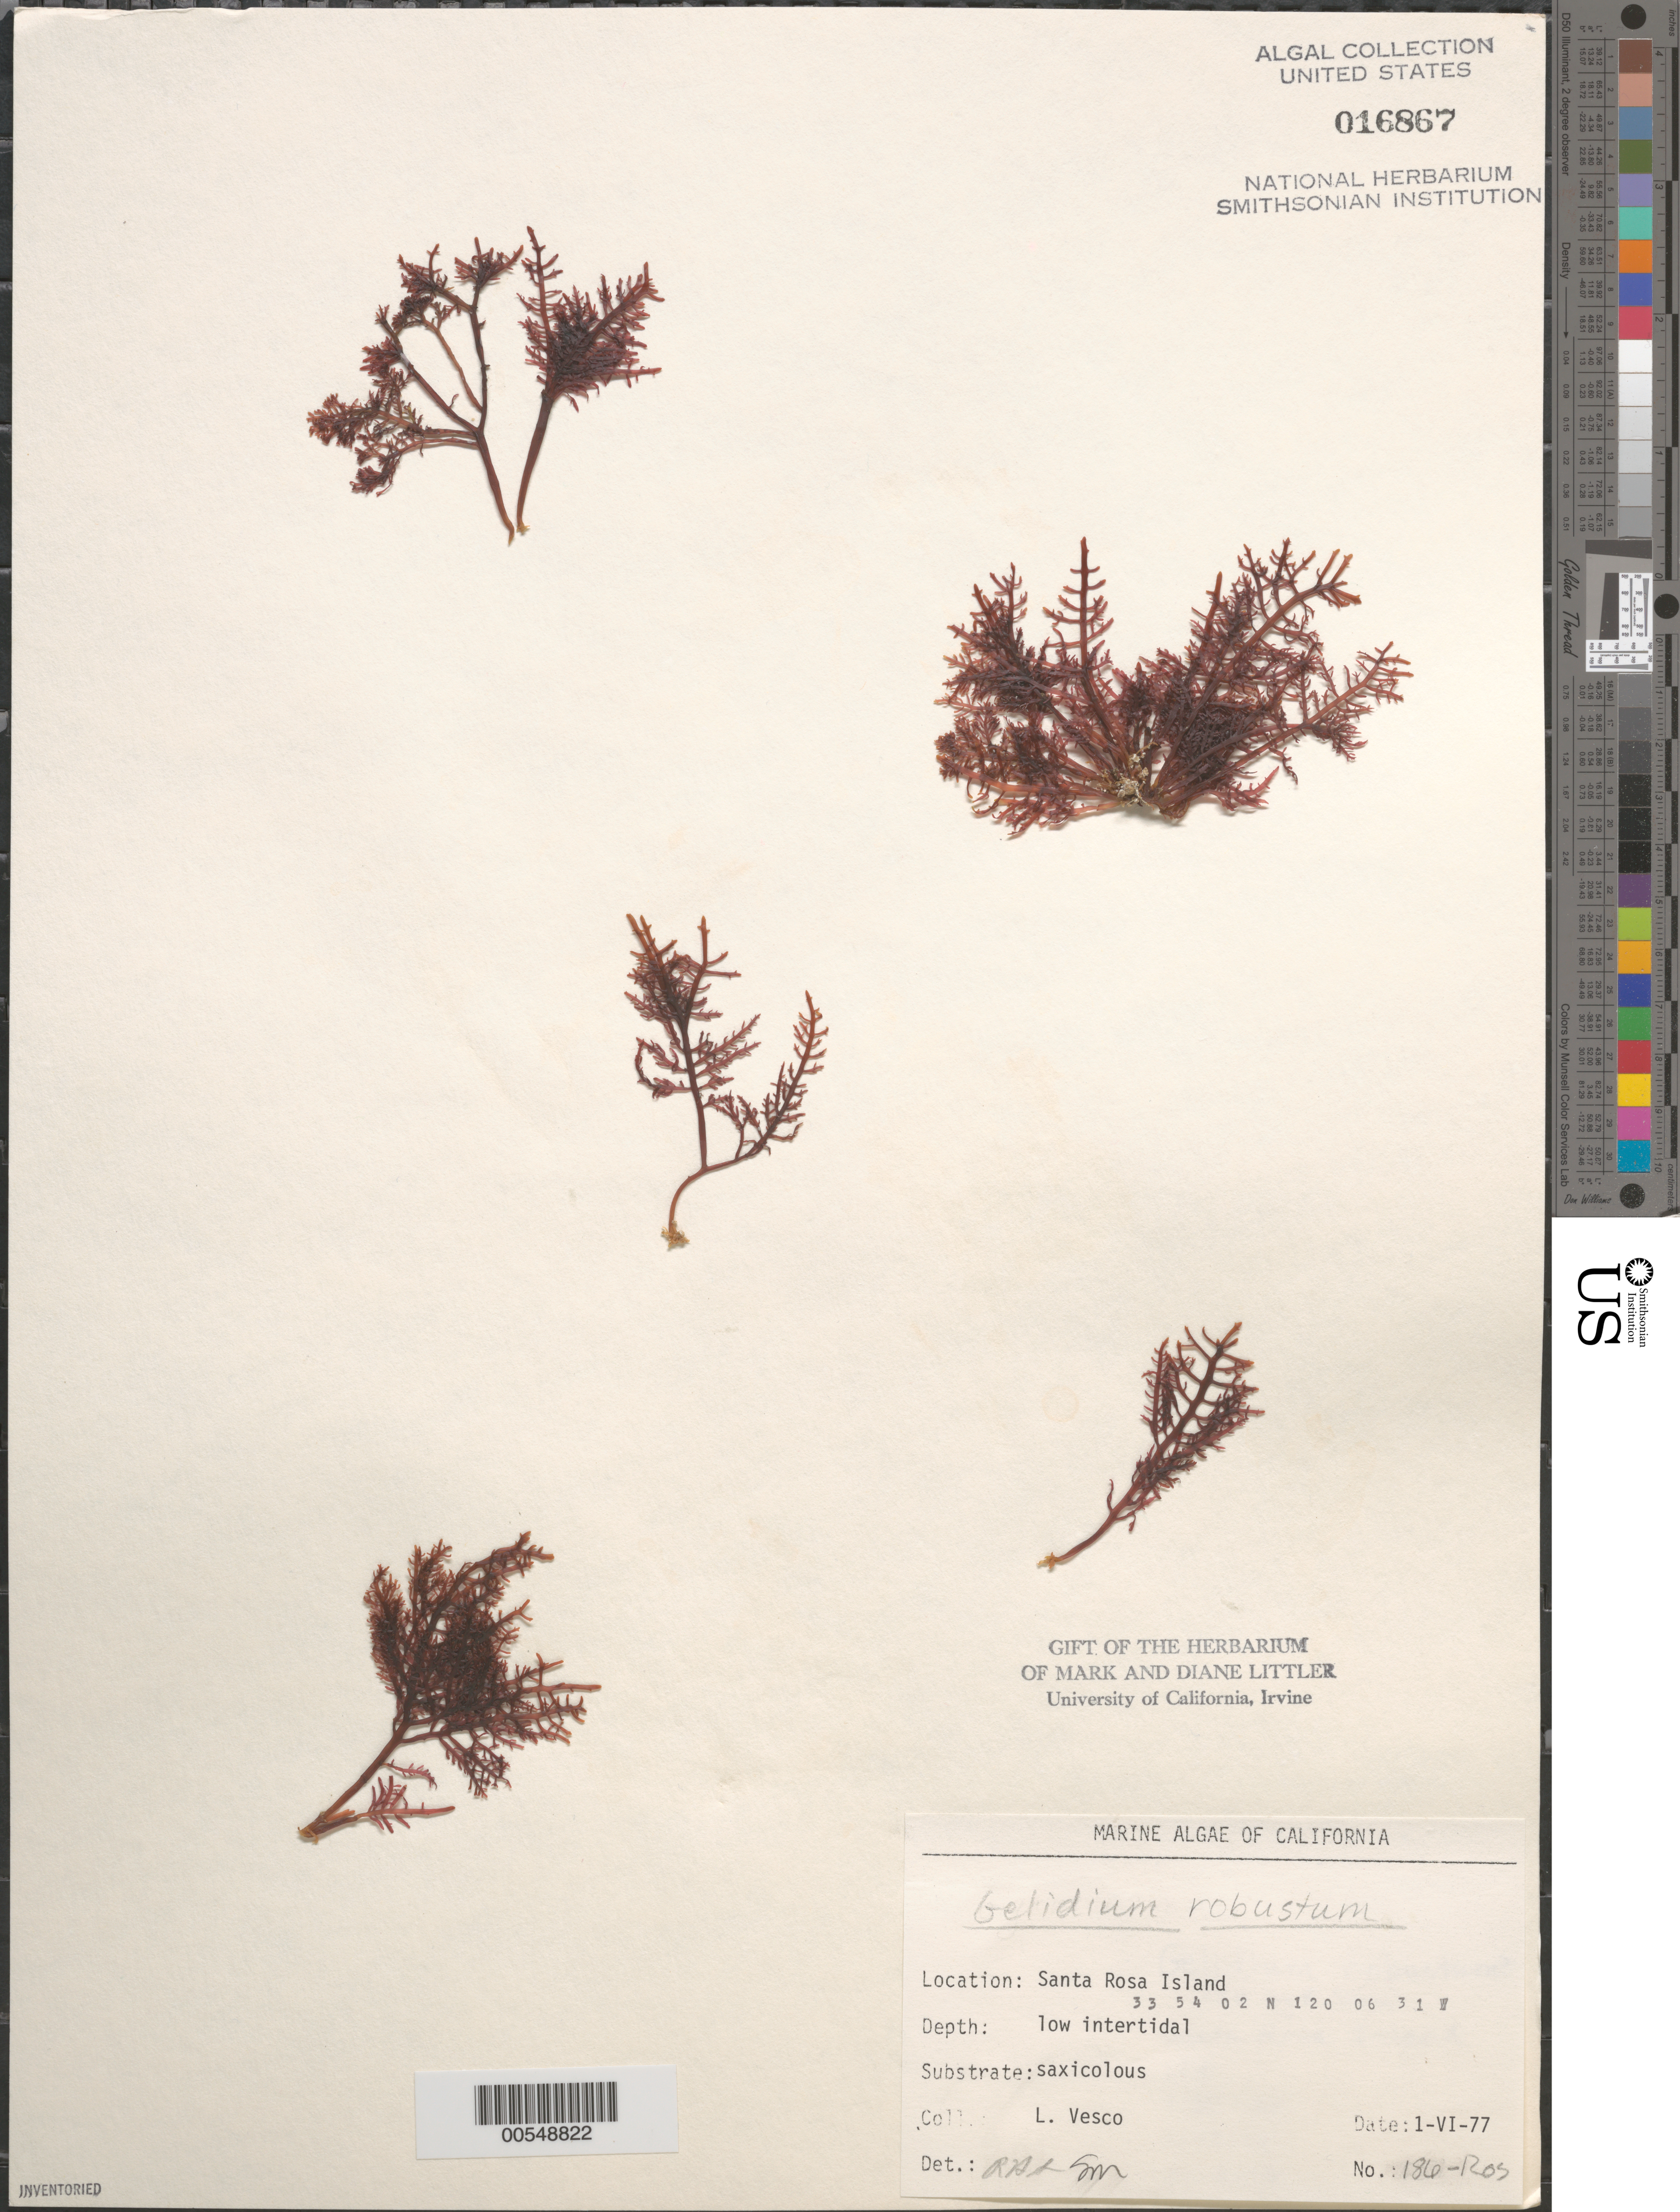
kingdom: Plantae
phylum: Rhodophyta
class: Florideophyceae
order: Gelidiales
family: Gelidiaceae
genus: Gelidium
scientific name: Gelidium robustum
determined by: Sims, Robert H.; Murray, S. N.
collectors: L. Vesco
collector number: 186-ROS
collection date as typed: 01 Jun 1977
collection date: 1977-06-01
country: United States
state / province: California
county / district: Santa Barbara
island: Santa Rosa Island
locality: Johnson's Lee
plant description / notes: BLM-SOCALBIGHT Rocky Intertidal Survey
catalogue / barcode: US 16867